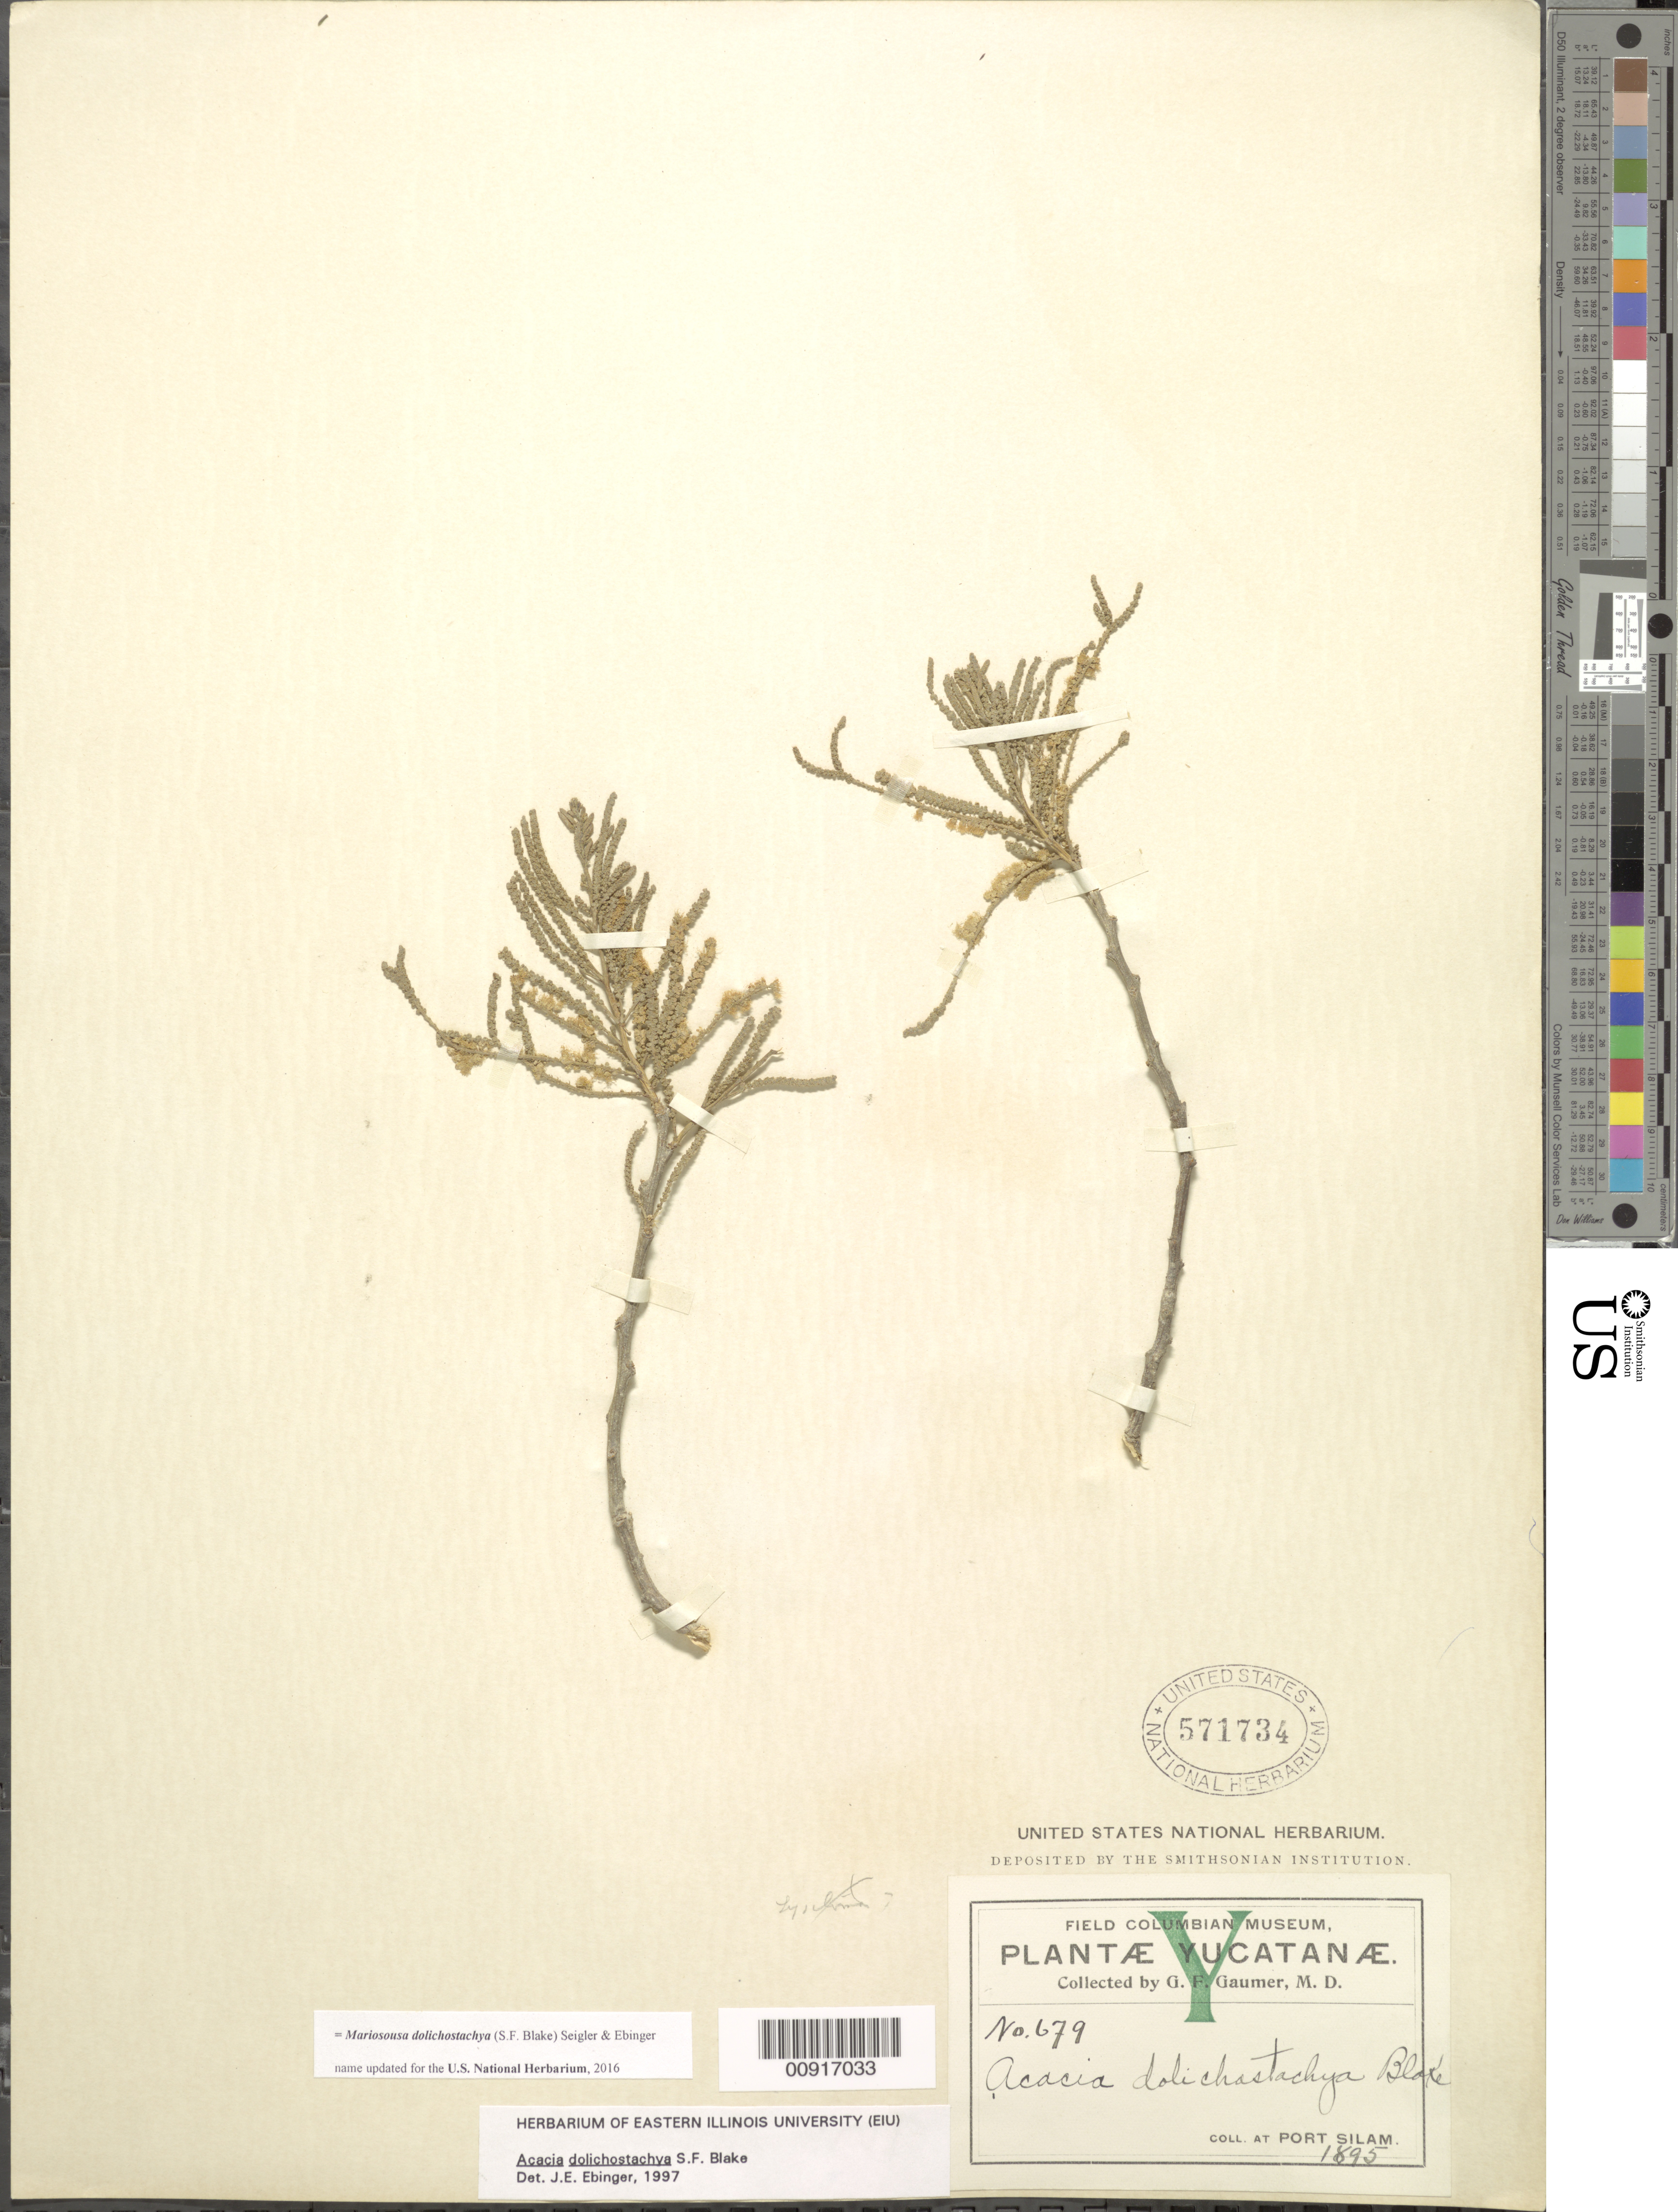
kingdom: Plantae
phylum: Tracheophyta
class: Magnoliopsida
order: Fabales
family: Fabaceae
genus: Mariosousa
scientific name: Mariosousa dolichostachya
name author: (S.F. Blake) Seigler & Ebinger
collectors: G. F. Gaumer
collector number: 679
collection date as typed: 1895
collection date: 1895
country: Mexico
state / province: Yucatán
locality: Port Silam.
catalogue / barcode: US 571734